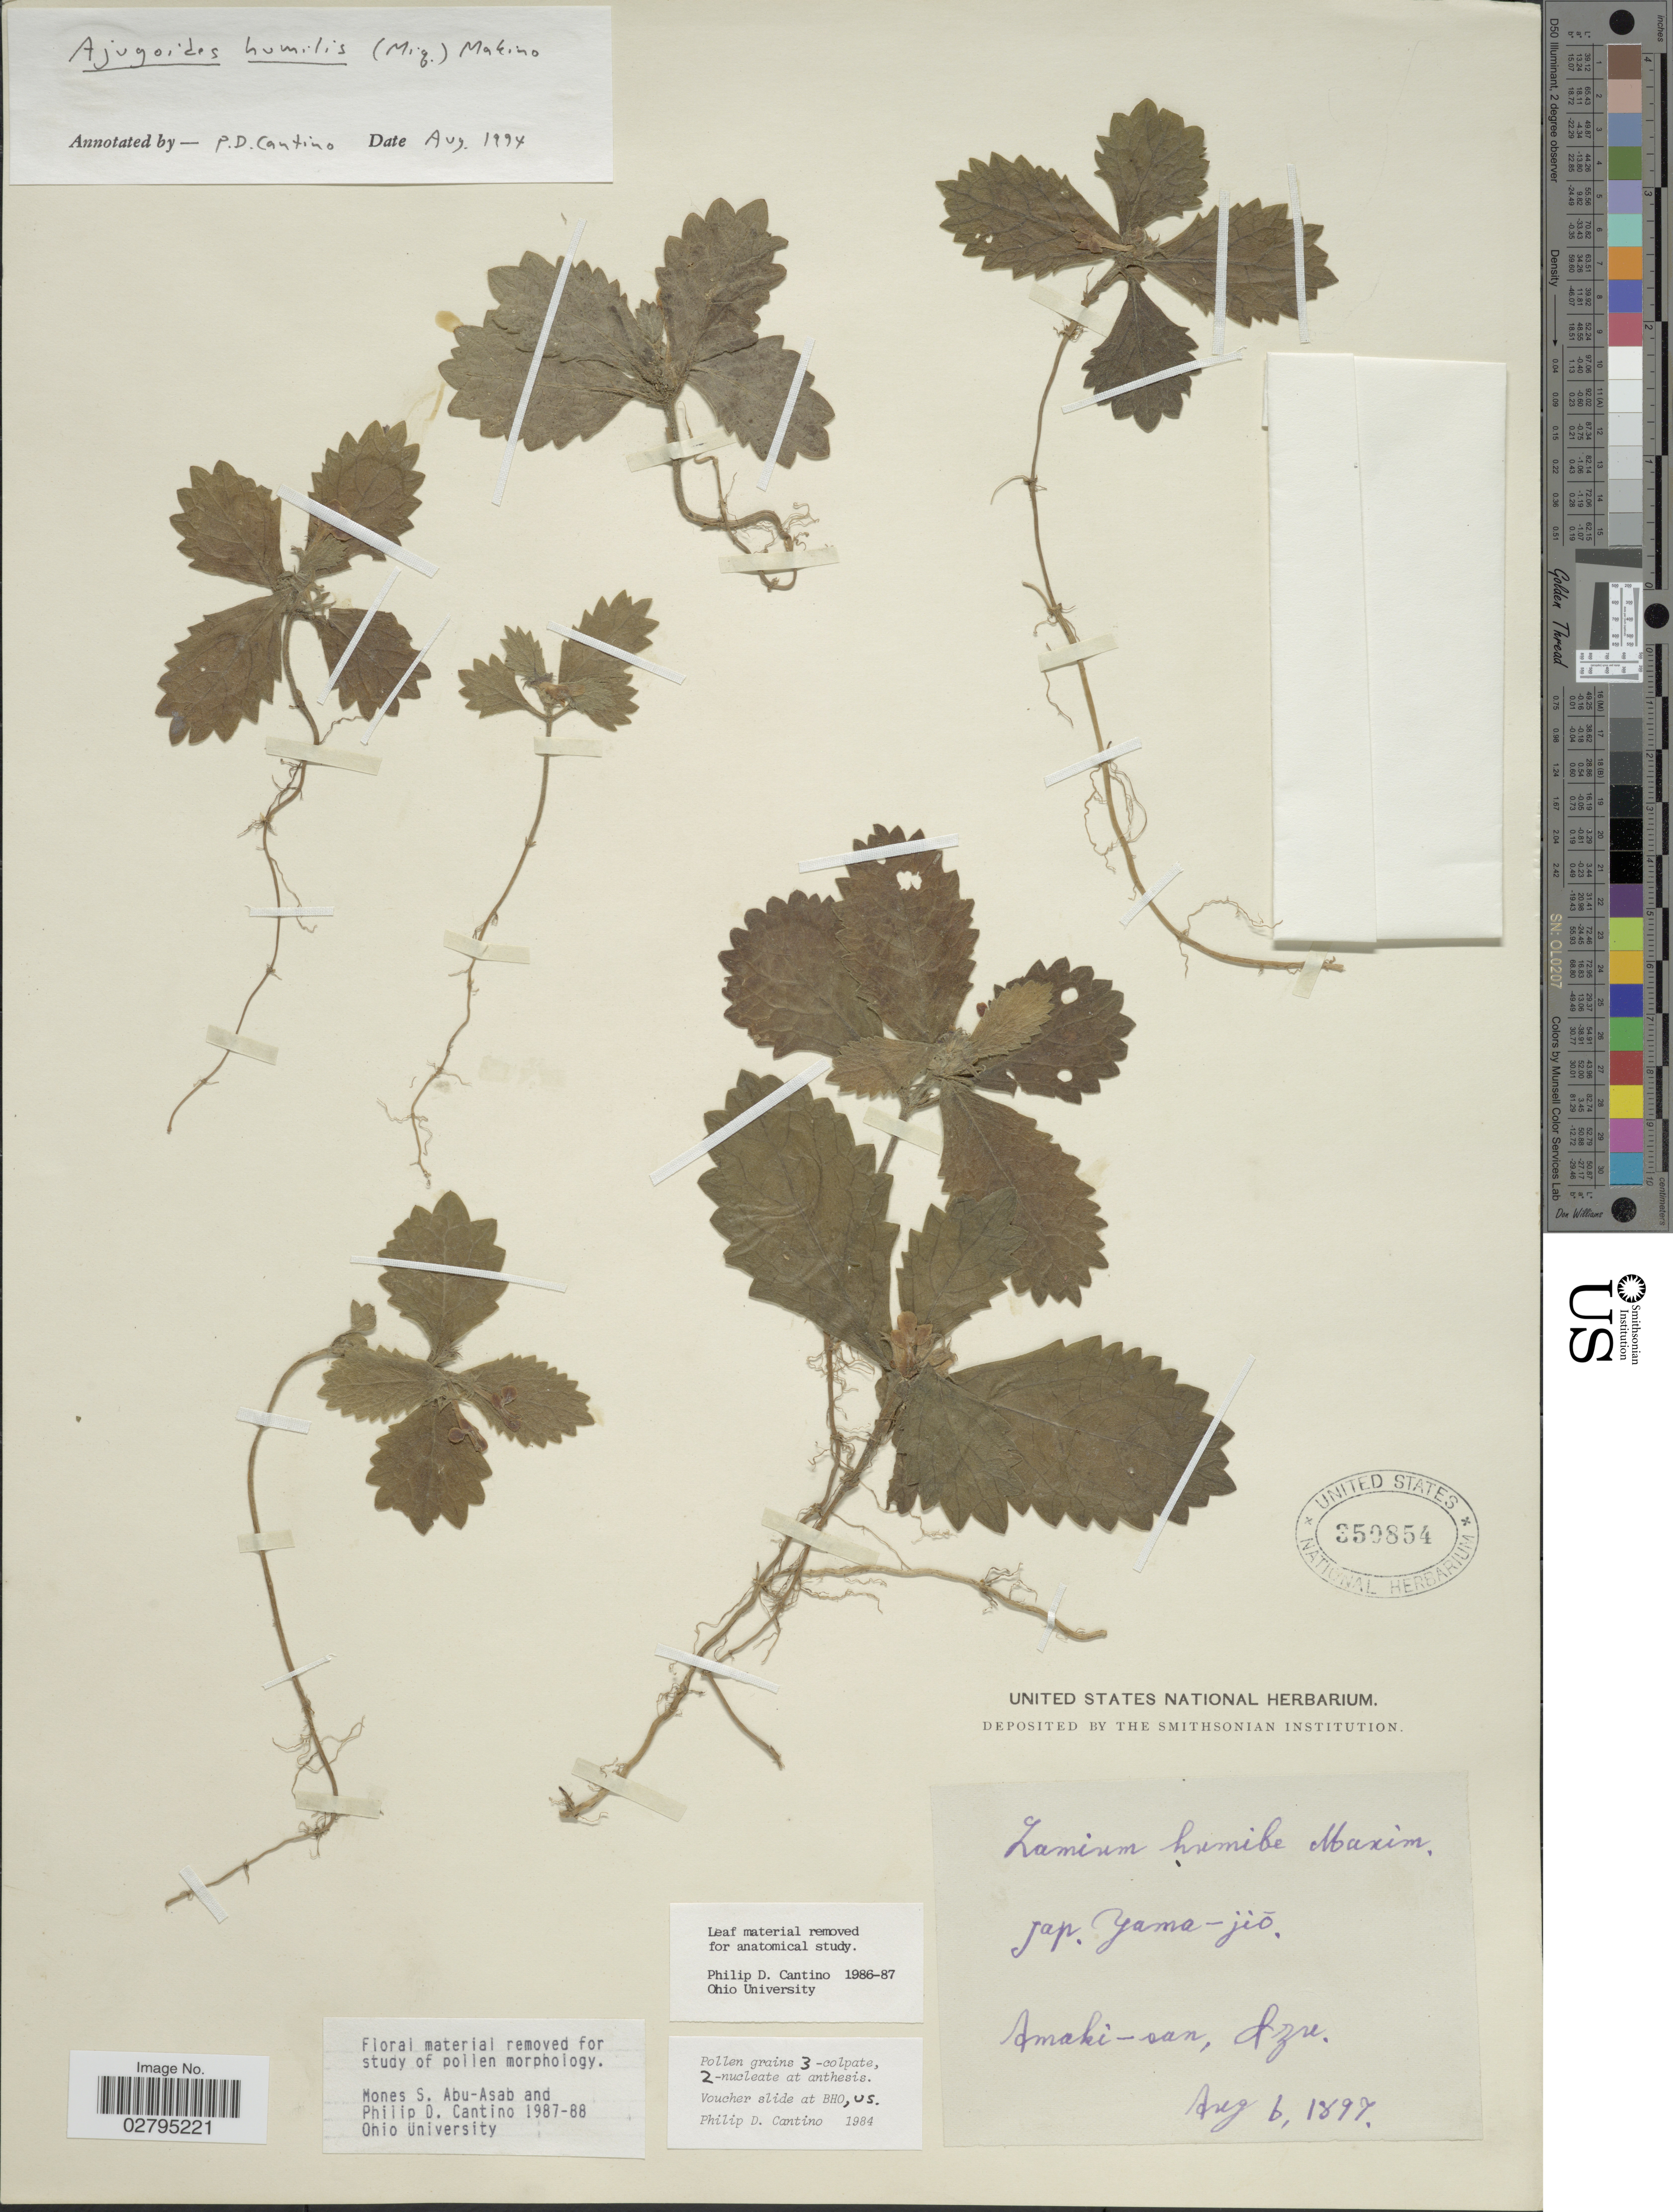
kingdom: Plantae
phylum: Tracheophyta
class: Magnoliopsida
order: Lamiales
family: Lamiaceae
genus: Ajugoides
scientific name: Ajugoides humilis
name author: (Miq.) Makino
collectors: U.S. National Herbarium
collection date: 1897-08-06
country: Japan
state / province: Sizuoka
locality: Amaki-san, Izu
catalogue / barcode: US 350854